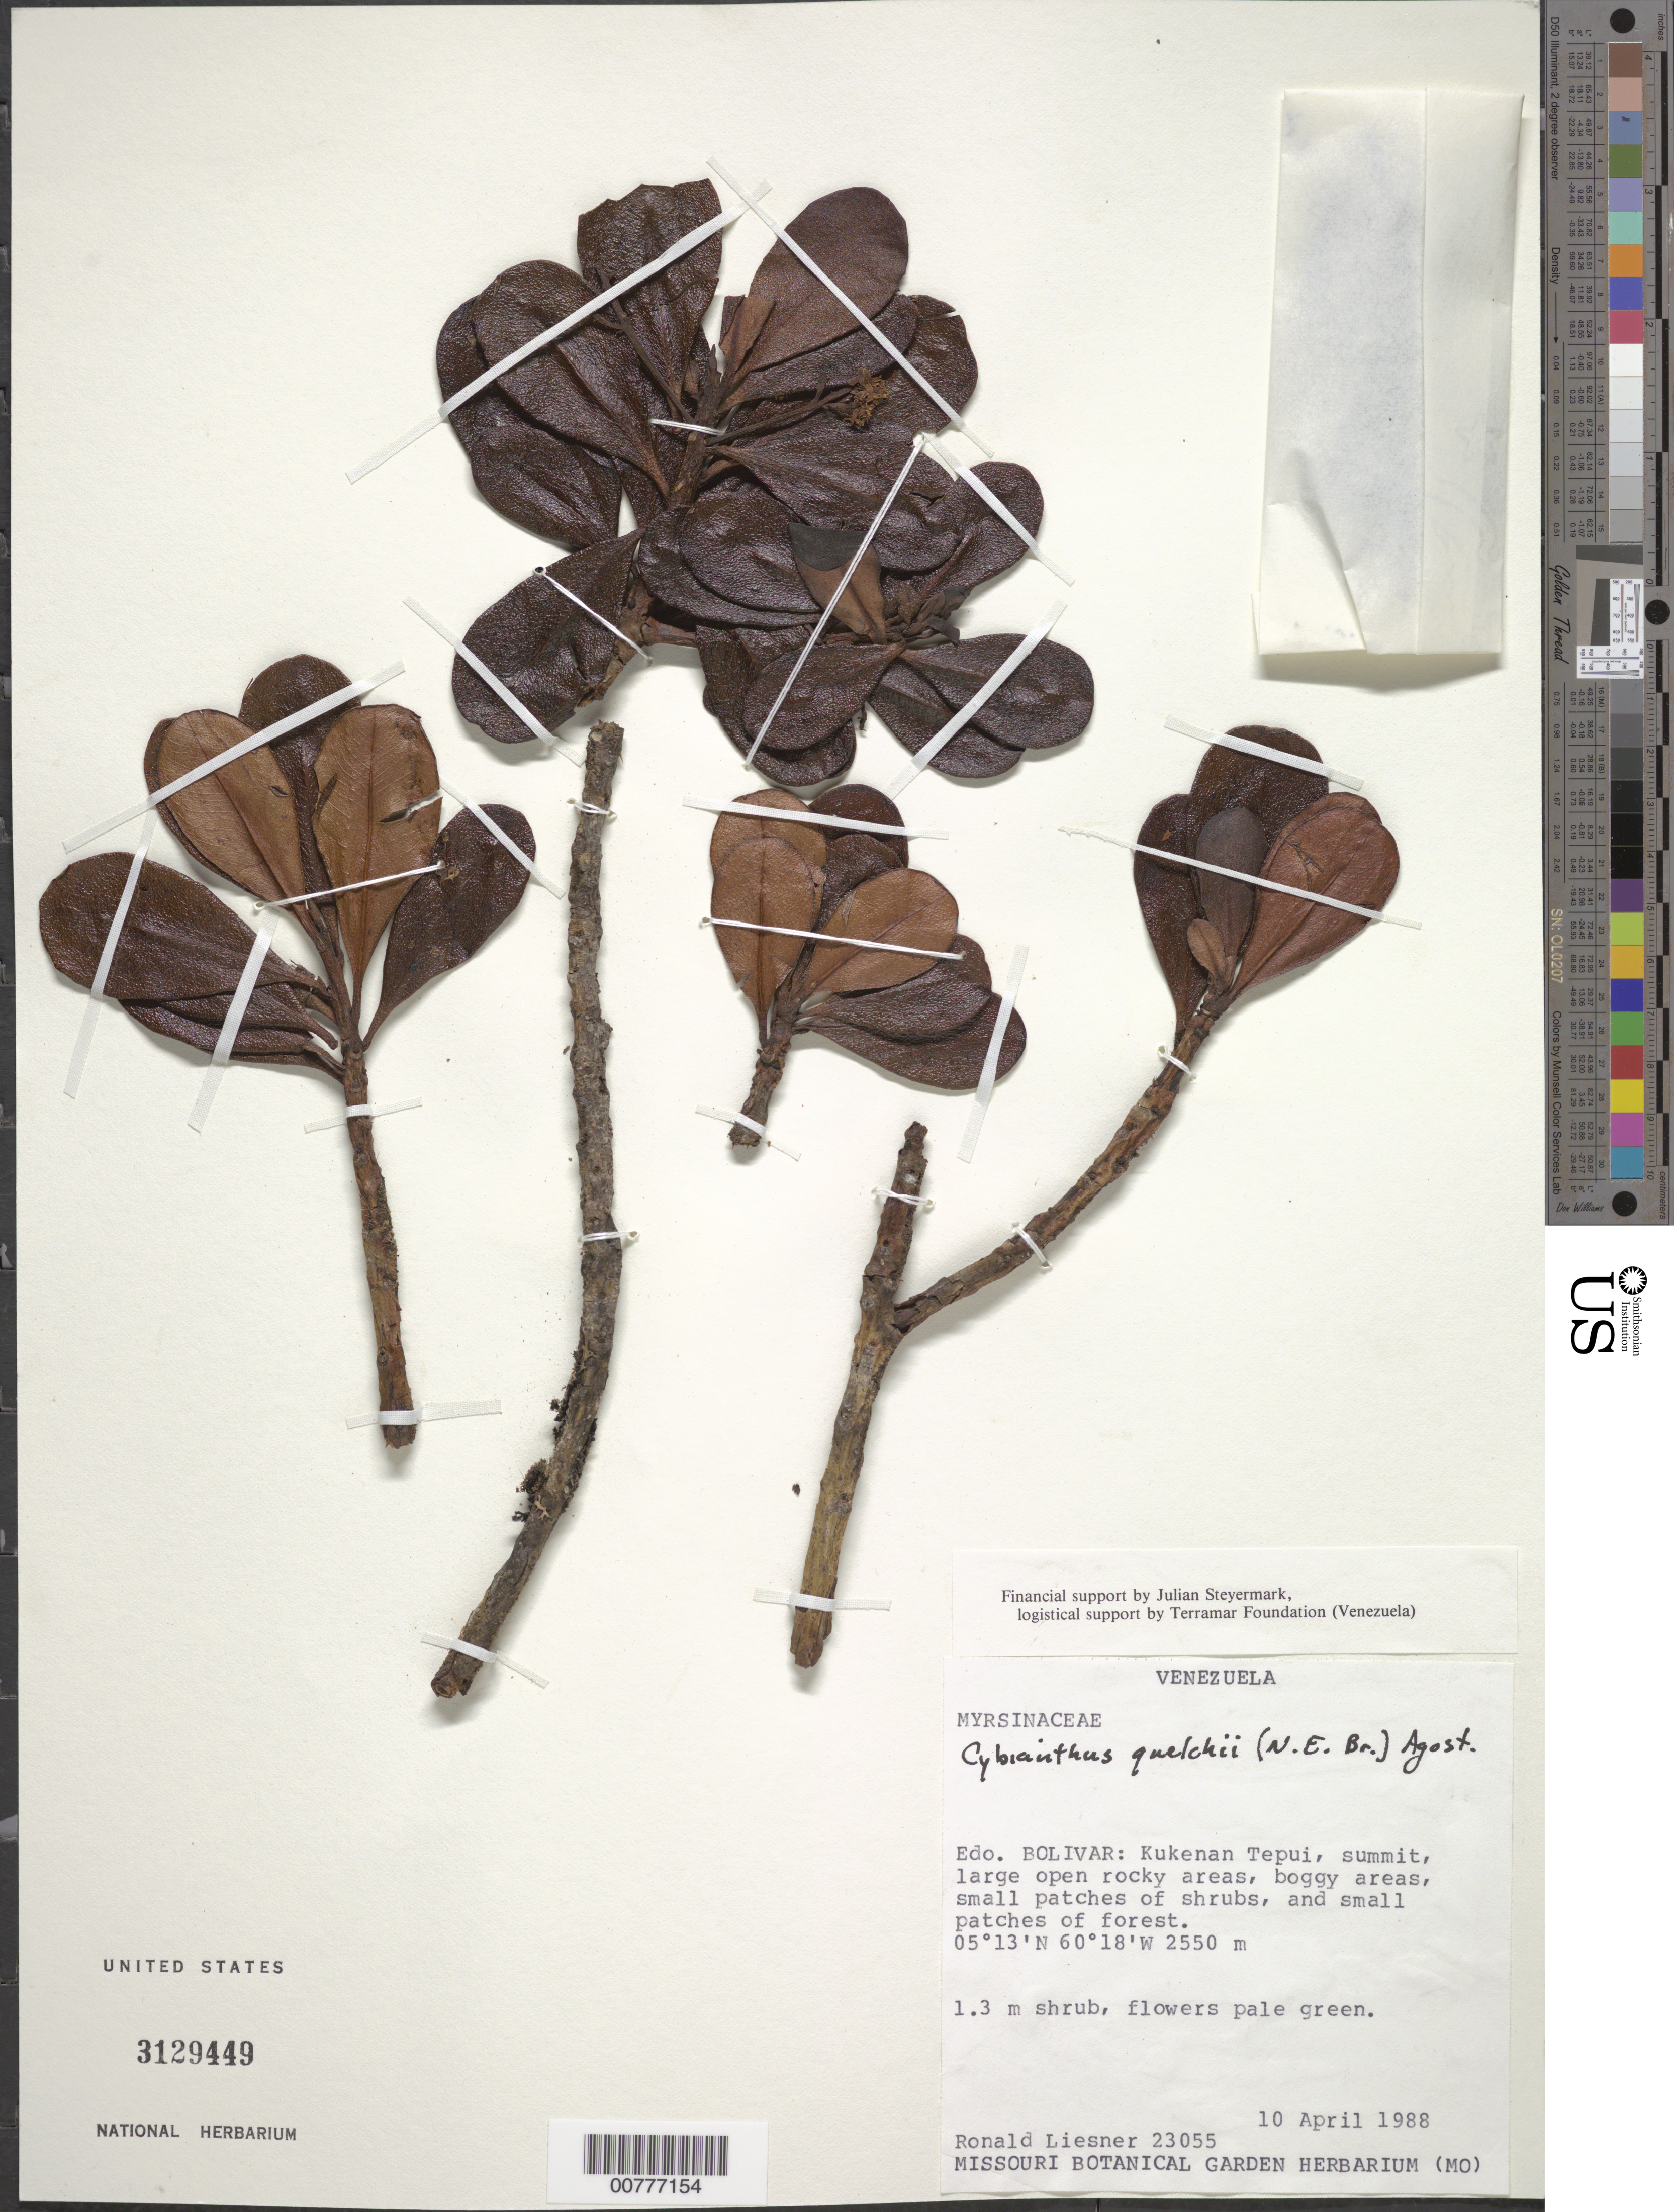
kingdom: Plantae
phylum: Tracheophyta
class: Magnoliopsida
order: Ericales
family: Primulaceae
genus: Cybianthus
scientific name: Cybianthus quelchii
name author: (N.E. Br.) G. Agostini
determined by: Pipoly, J. J., III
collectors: R. L. Liesner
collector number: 23055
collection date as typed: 10-Apr-88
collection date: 1988-04-10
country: Venezuela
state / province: Bolívar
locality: Kukenan tepuí, summit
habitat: Large open rocky areas, boggy areas, small patches of shrubs, small patches of forest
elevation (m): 2550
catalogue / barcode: US 3129449